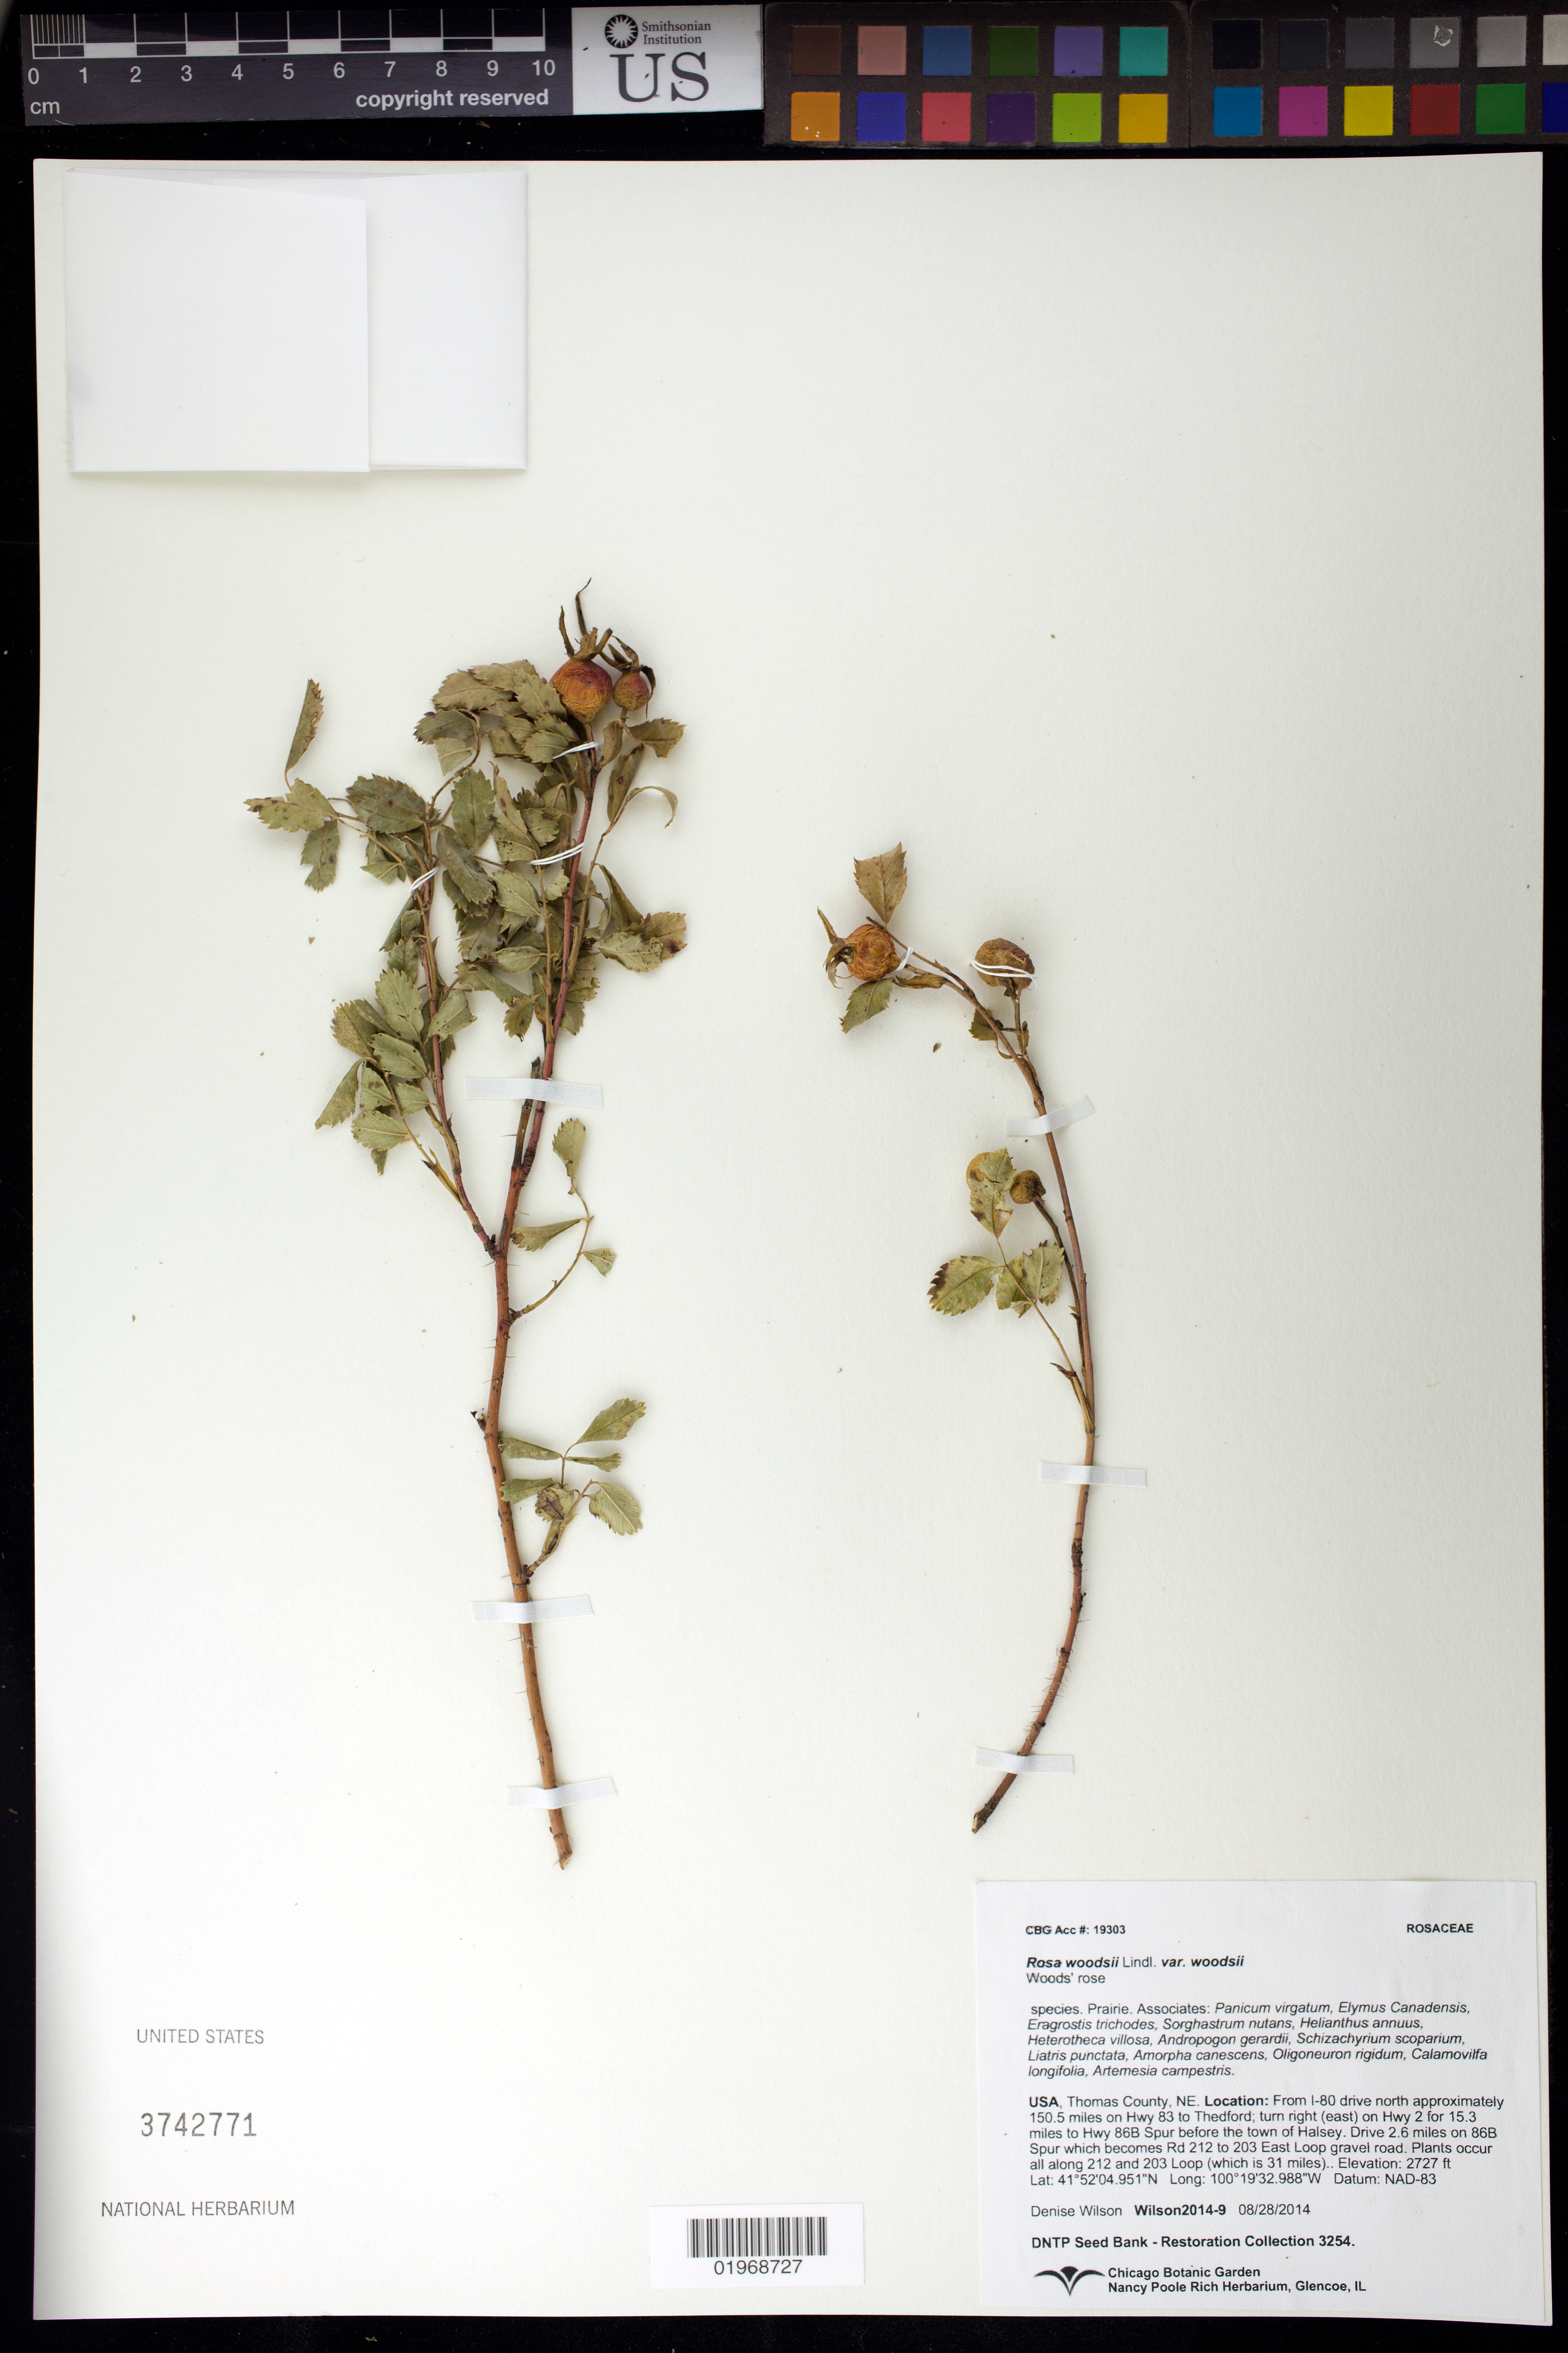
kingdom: Plantae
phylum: Tracheophyta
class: Magnoliopsida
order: Rosales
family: Rosaceae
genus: Rosa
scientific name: Rosa woodsii var. woodsii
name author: Lindl.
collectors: D. Wilson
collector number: Wilson2014-09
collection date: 2014-08-28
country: United States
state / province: Nebraska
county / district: Thomas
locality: Along 212 Rd and 203 Loop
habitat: Prairie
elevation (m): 831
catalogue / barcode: US 3742771